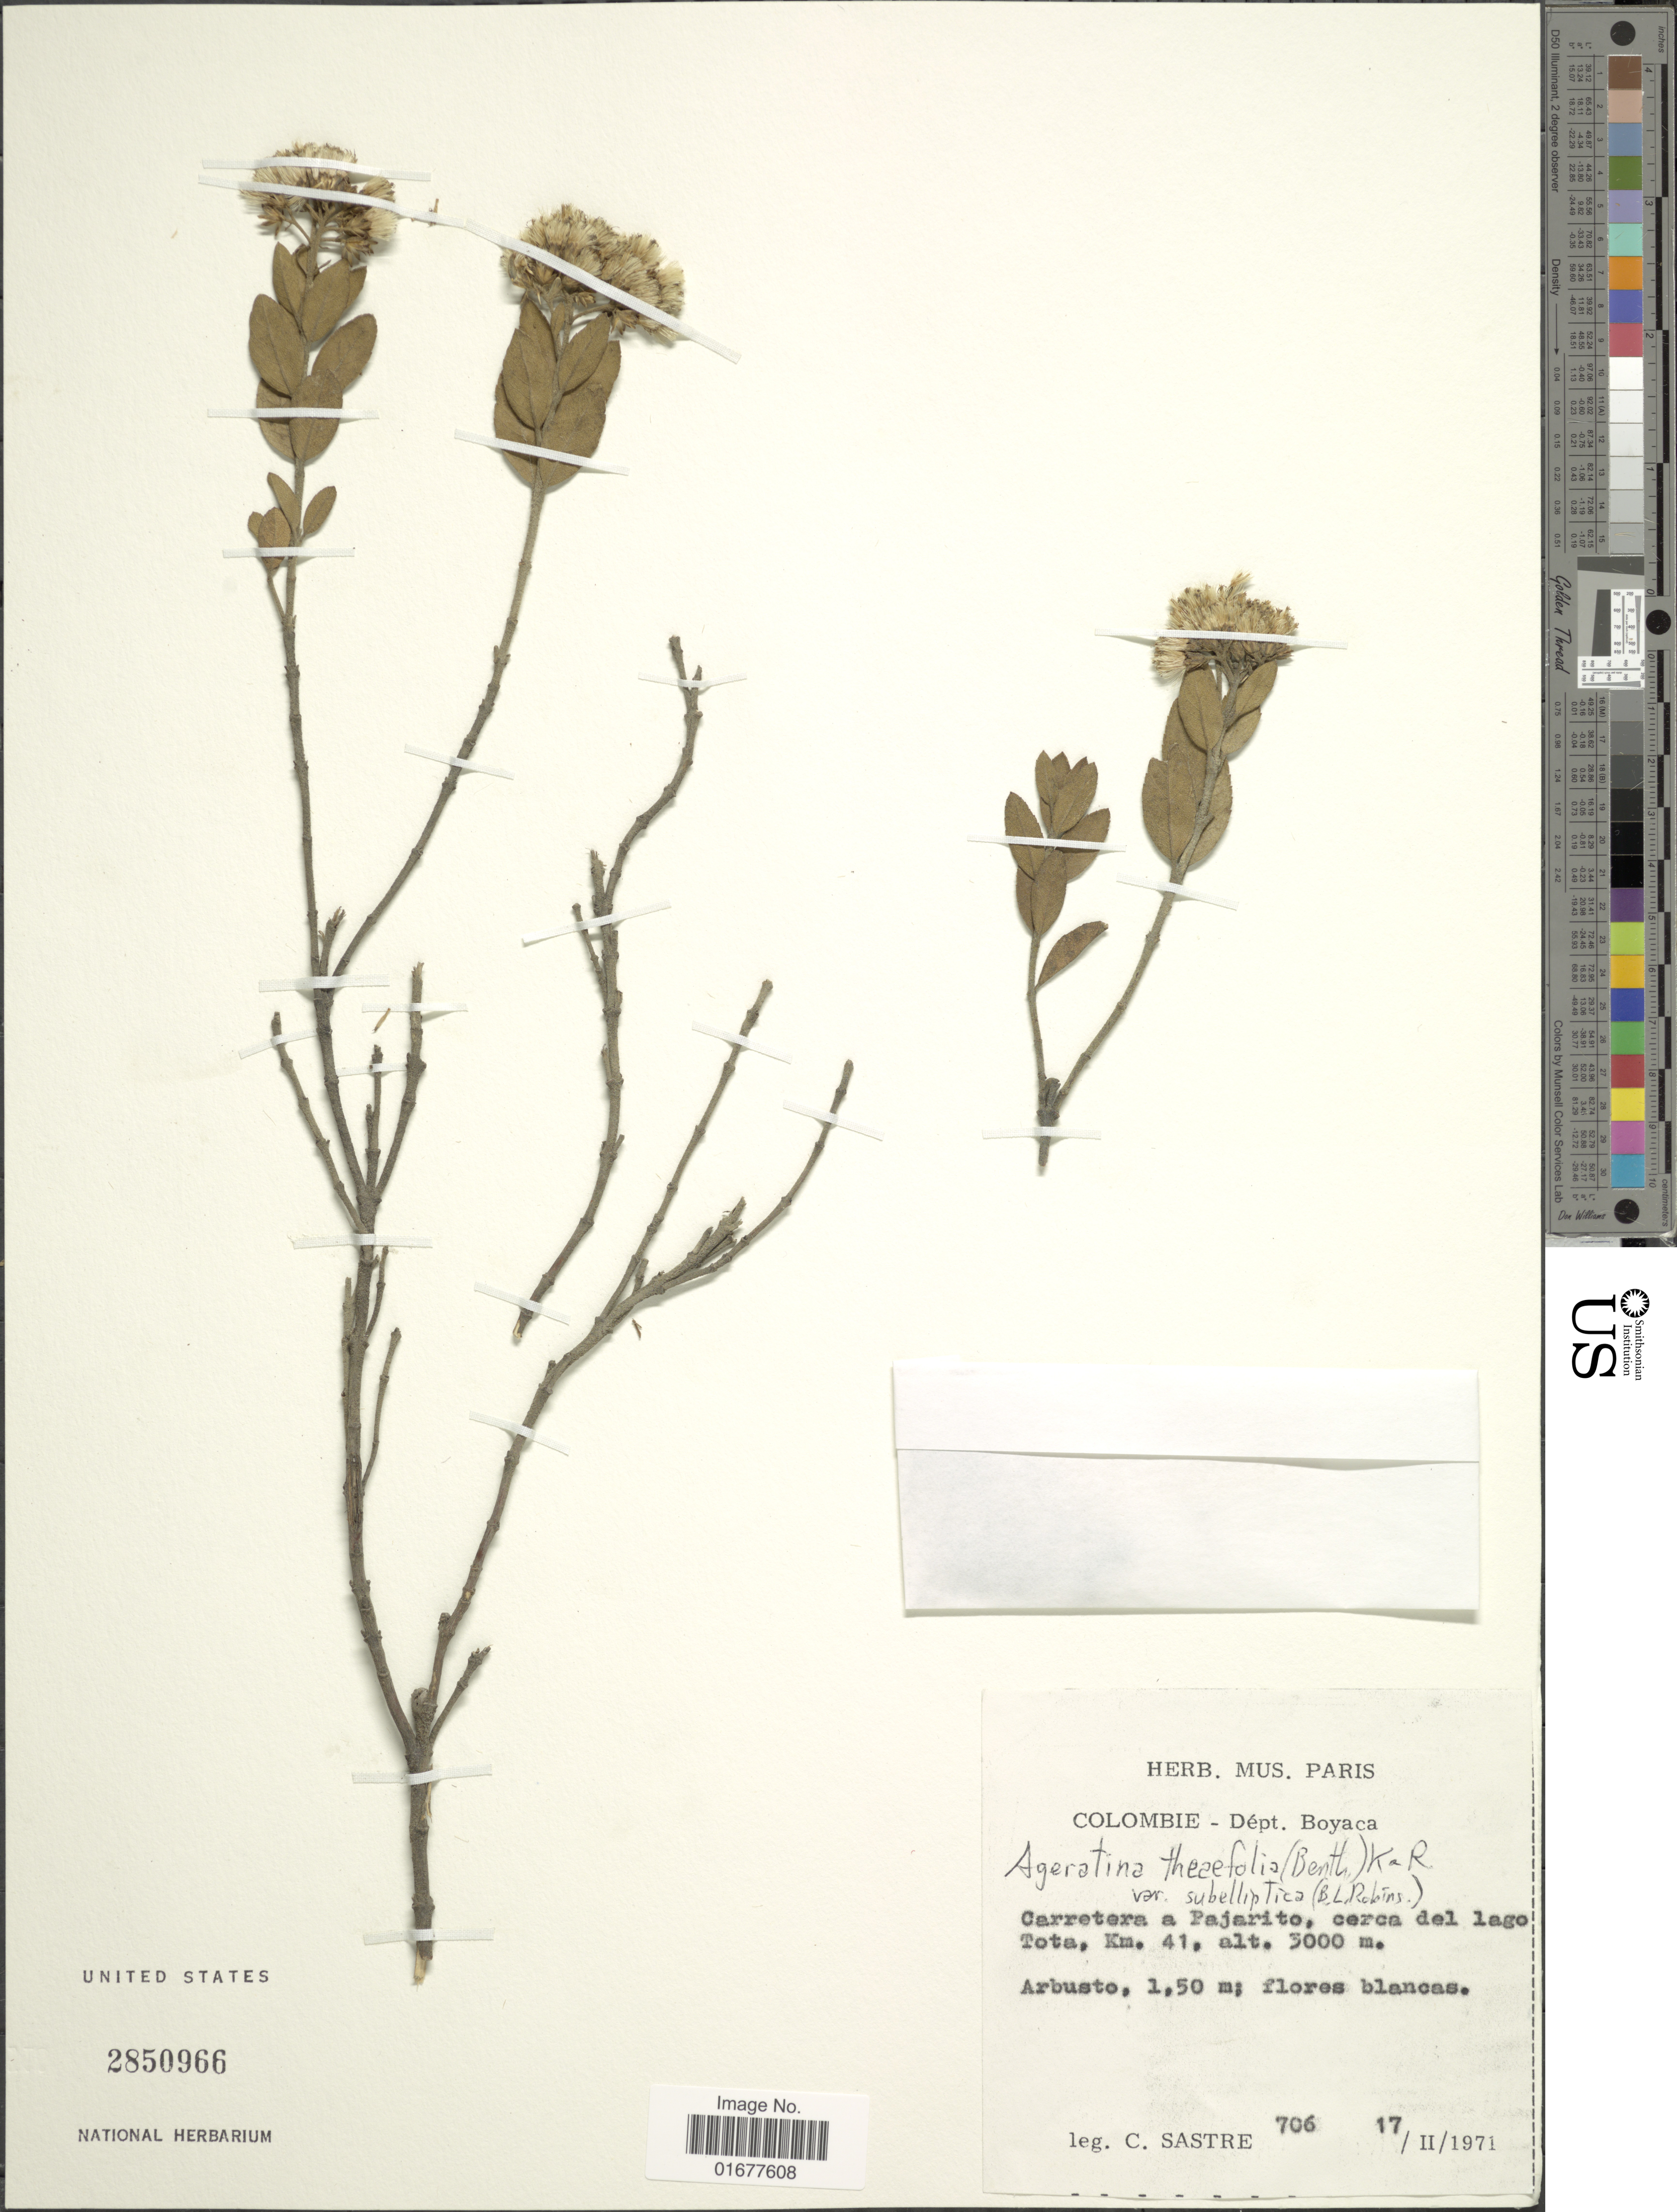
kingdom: Plantae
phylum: Tracheophyta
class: Magnoliopsida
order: Asterales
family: Asteraceae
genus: Ageratina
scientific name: Ageratina theaefolia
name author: (Benth.) R.M. King & H. Rob.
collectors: C. Sastre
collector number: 706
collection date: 1971-02-17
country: Colombia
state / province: Boyacá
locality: Carretera a Pajarito, cerca del lago Tota, Km. 41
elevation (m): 3000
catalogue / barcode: US 2850966